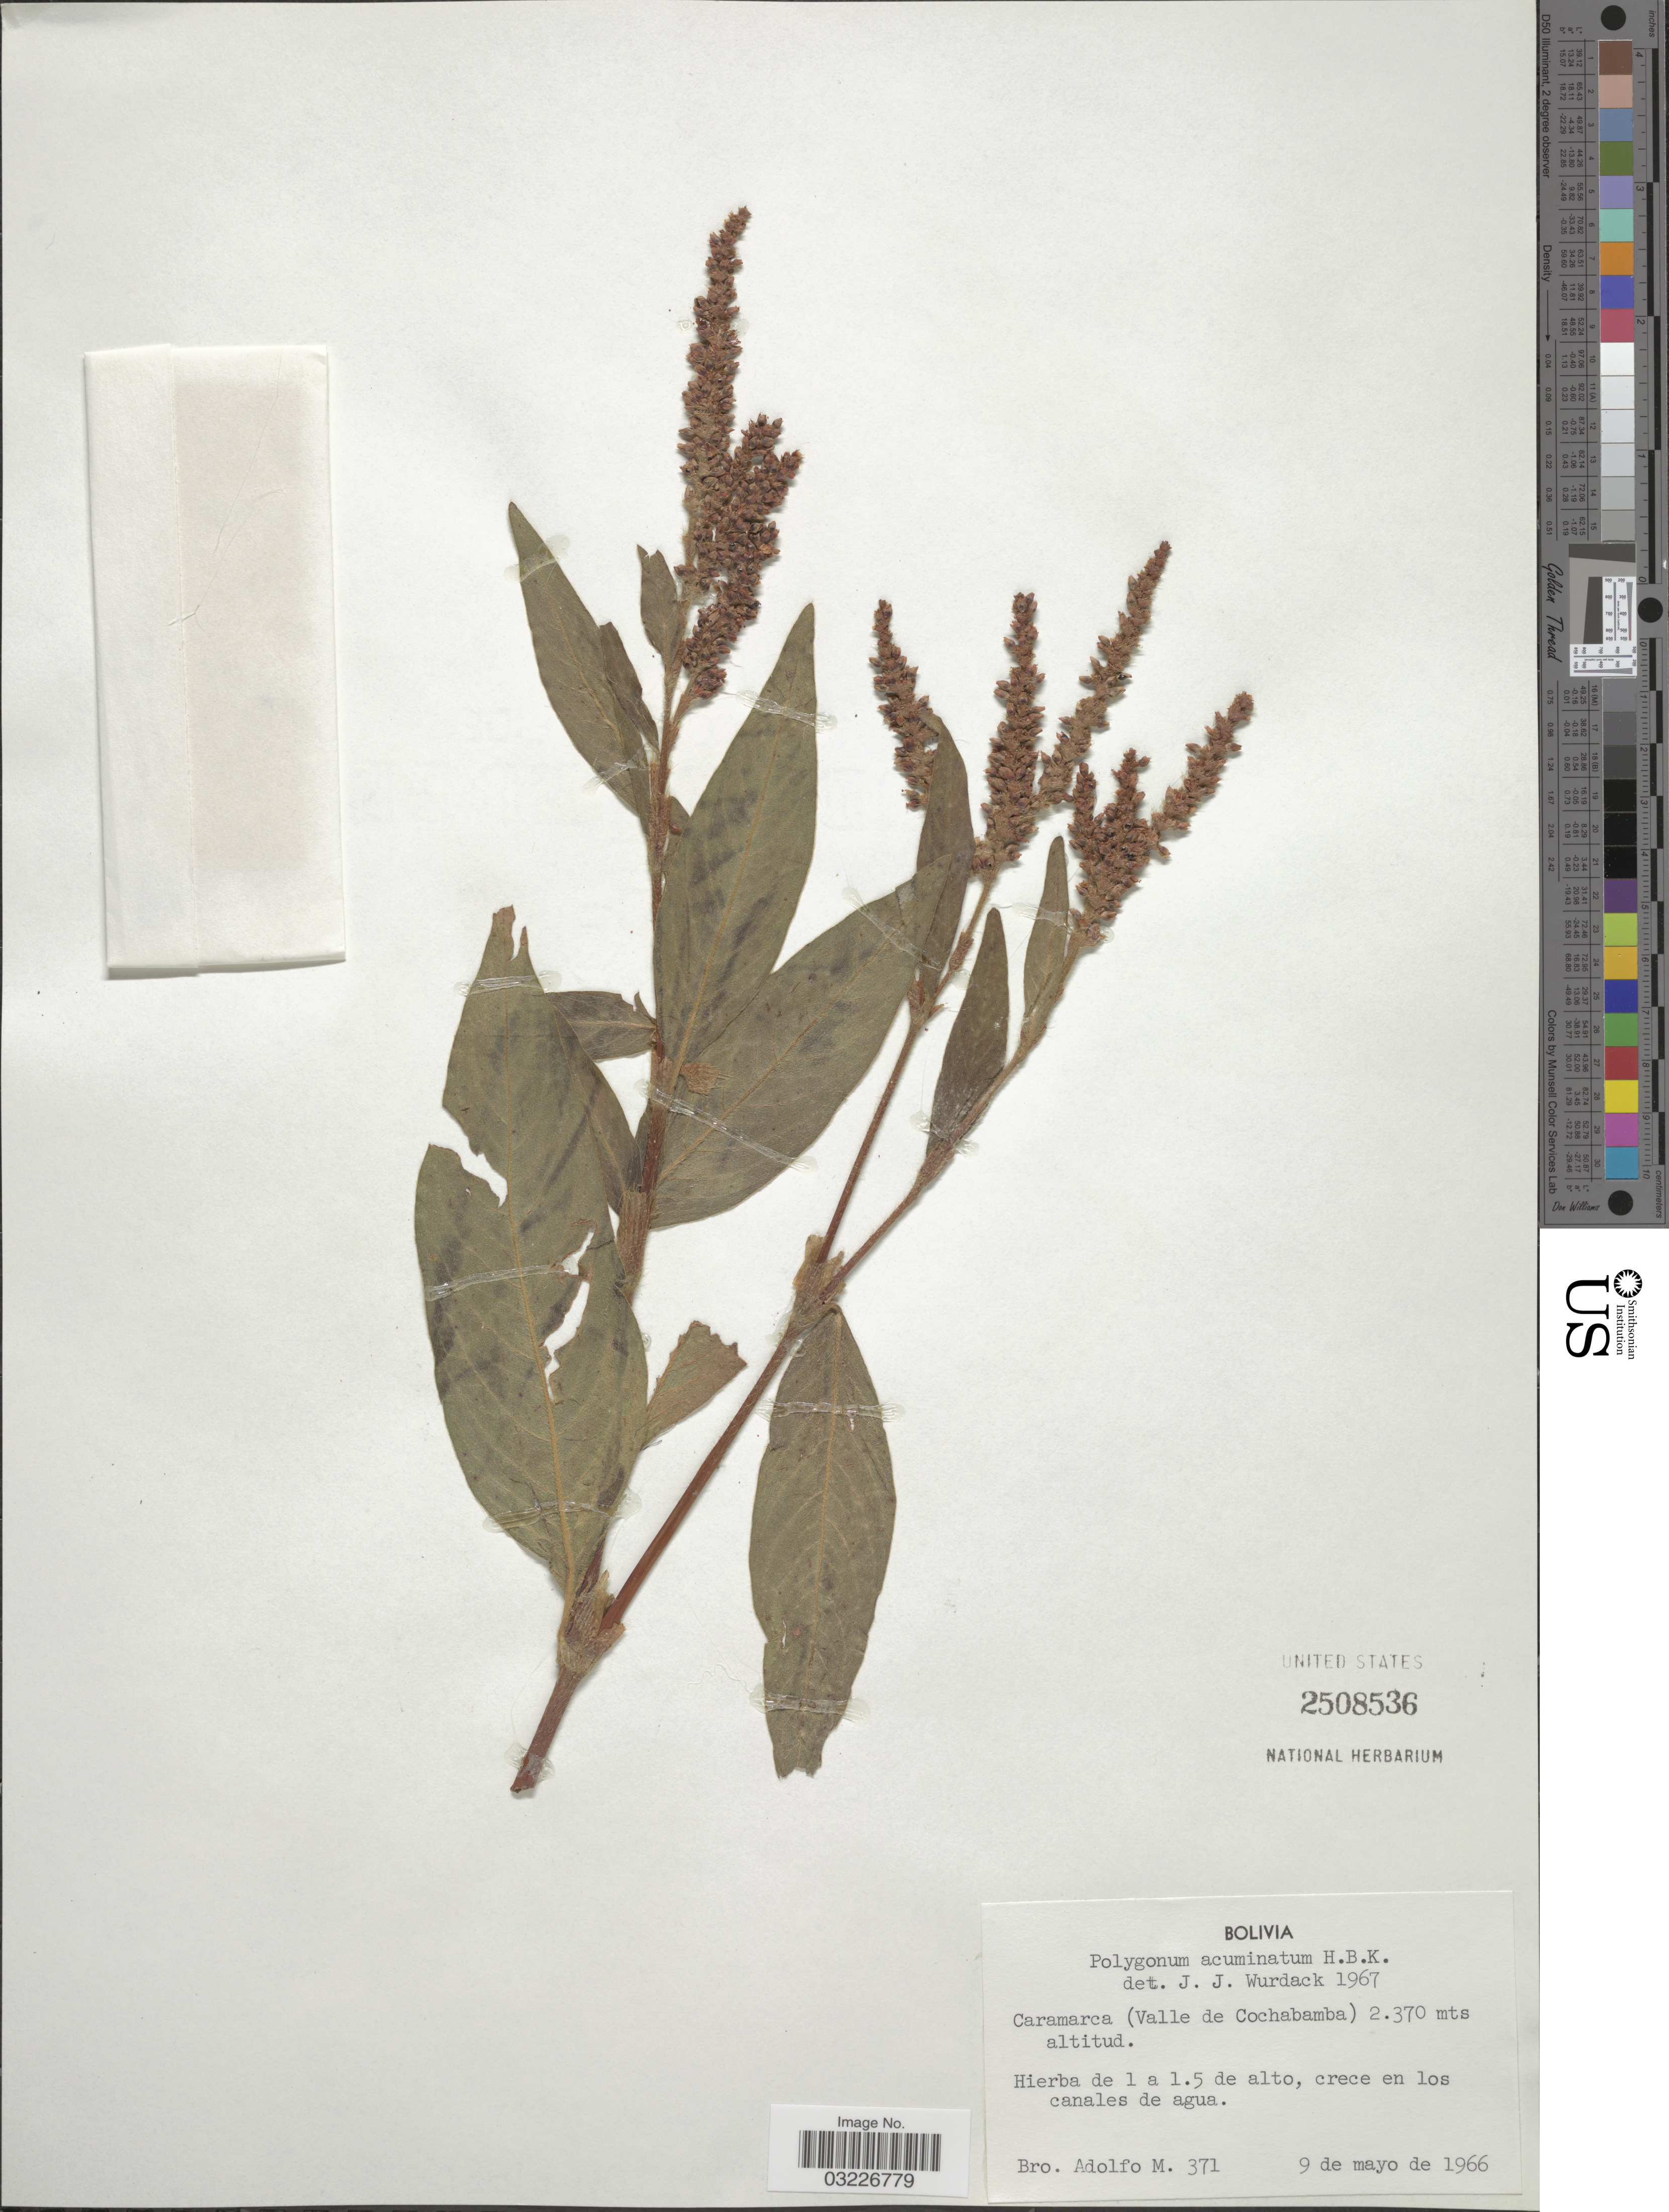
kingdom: Plantae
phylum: Tracheophyta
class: Magnoliopsida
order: Caryophyllales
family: Polygonaceae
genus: Polygonum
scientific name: Polygonum acuminatum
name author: Kunth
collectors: Bro. Adolfo M.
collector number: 371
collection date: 1966-05-09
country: Bolivia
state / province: Cochabamba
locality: Caramarca (Valle de Cochabamba).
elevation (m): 2370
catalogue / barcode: US 2508536